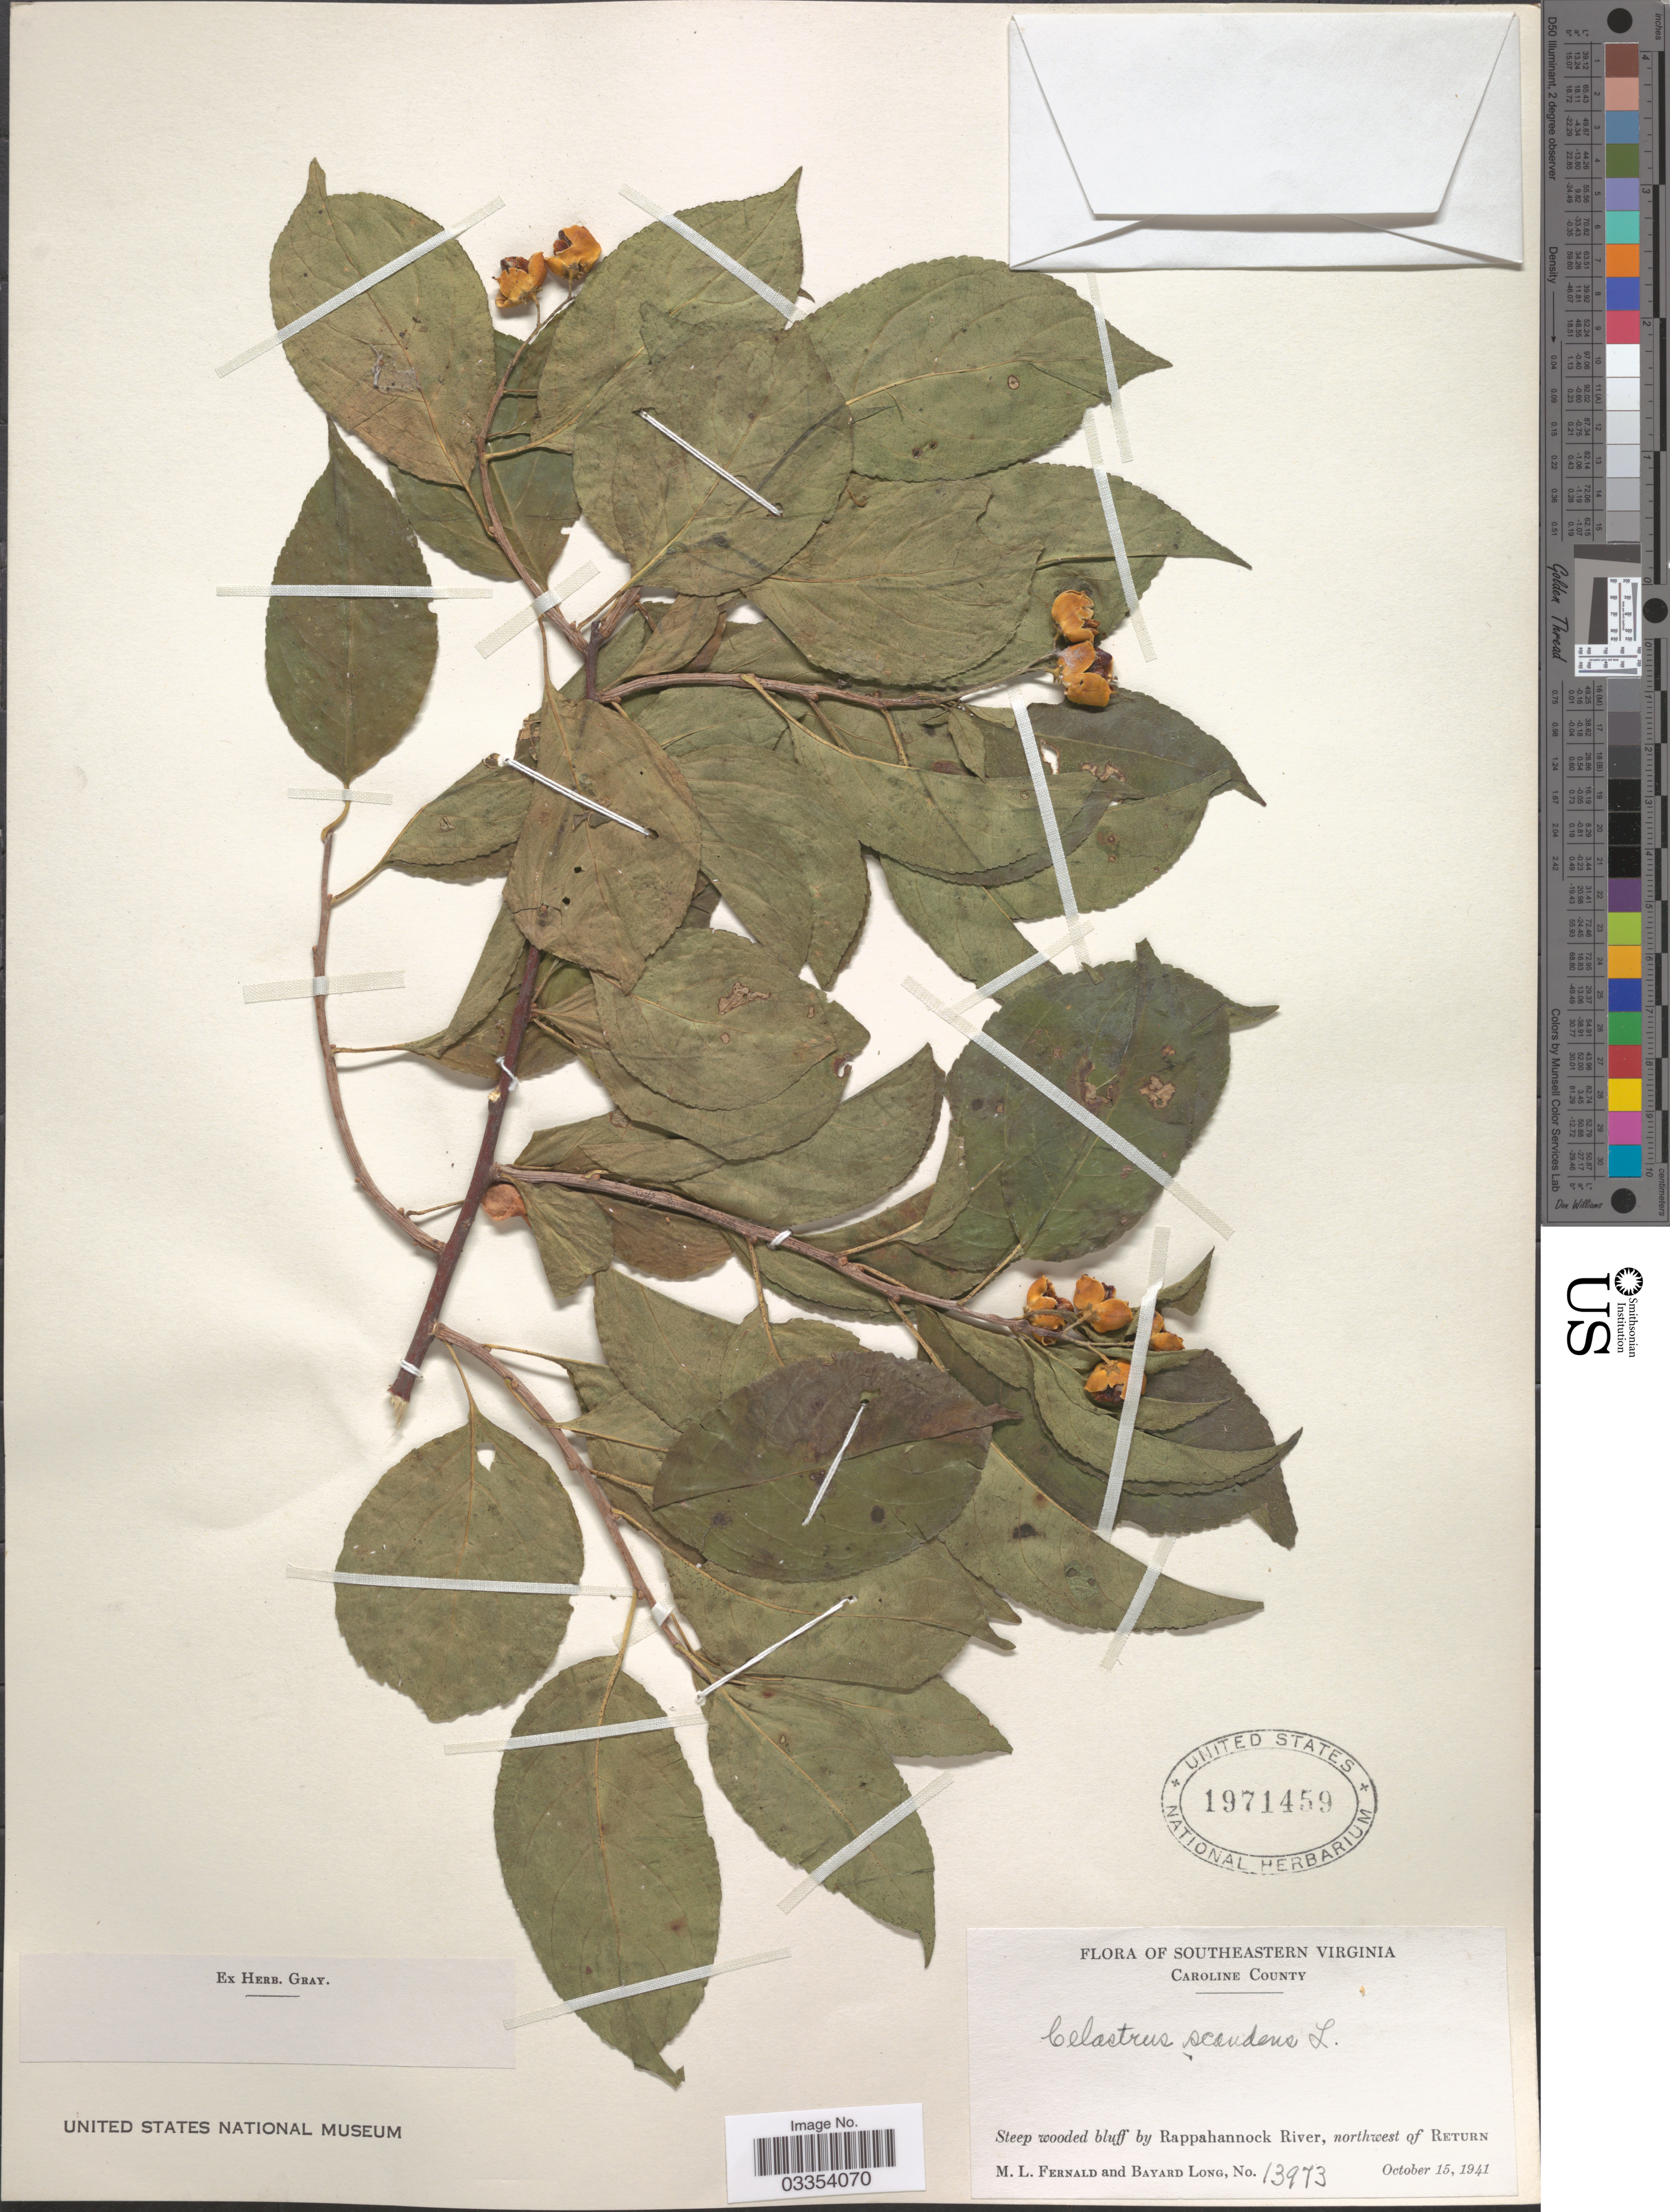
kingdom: Plantae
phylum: Tracheophyta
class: Magnoliopsida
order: Celastrales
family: Celastraceae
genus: Celastrus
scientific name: Celastrus scandens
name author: L.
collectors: M. L. Fernald & B. Long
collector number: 13973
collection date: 1941-10-15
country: United States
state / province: Virginia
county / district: Caroline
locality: Southeastern Virginia. Caroline County. Steep wooded bluff by Rappahannock River, northwest of Return.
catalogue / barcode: US 1971459